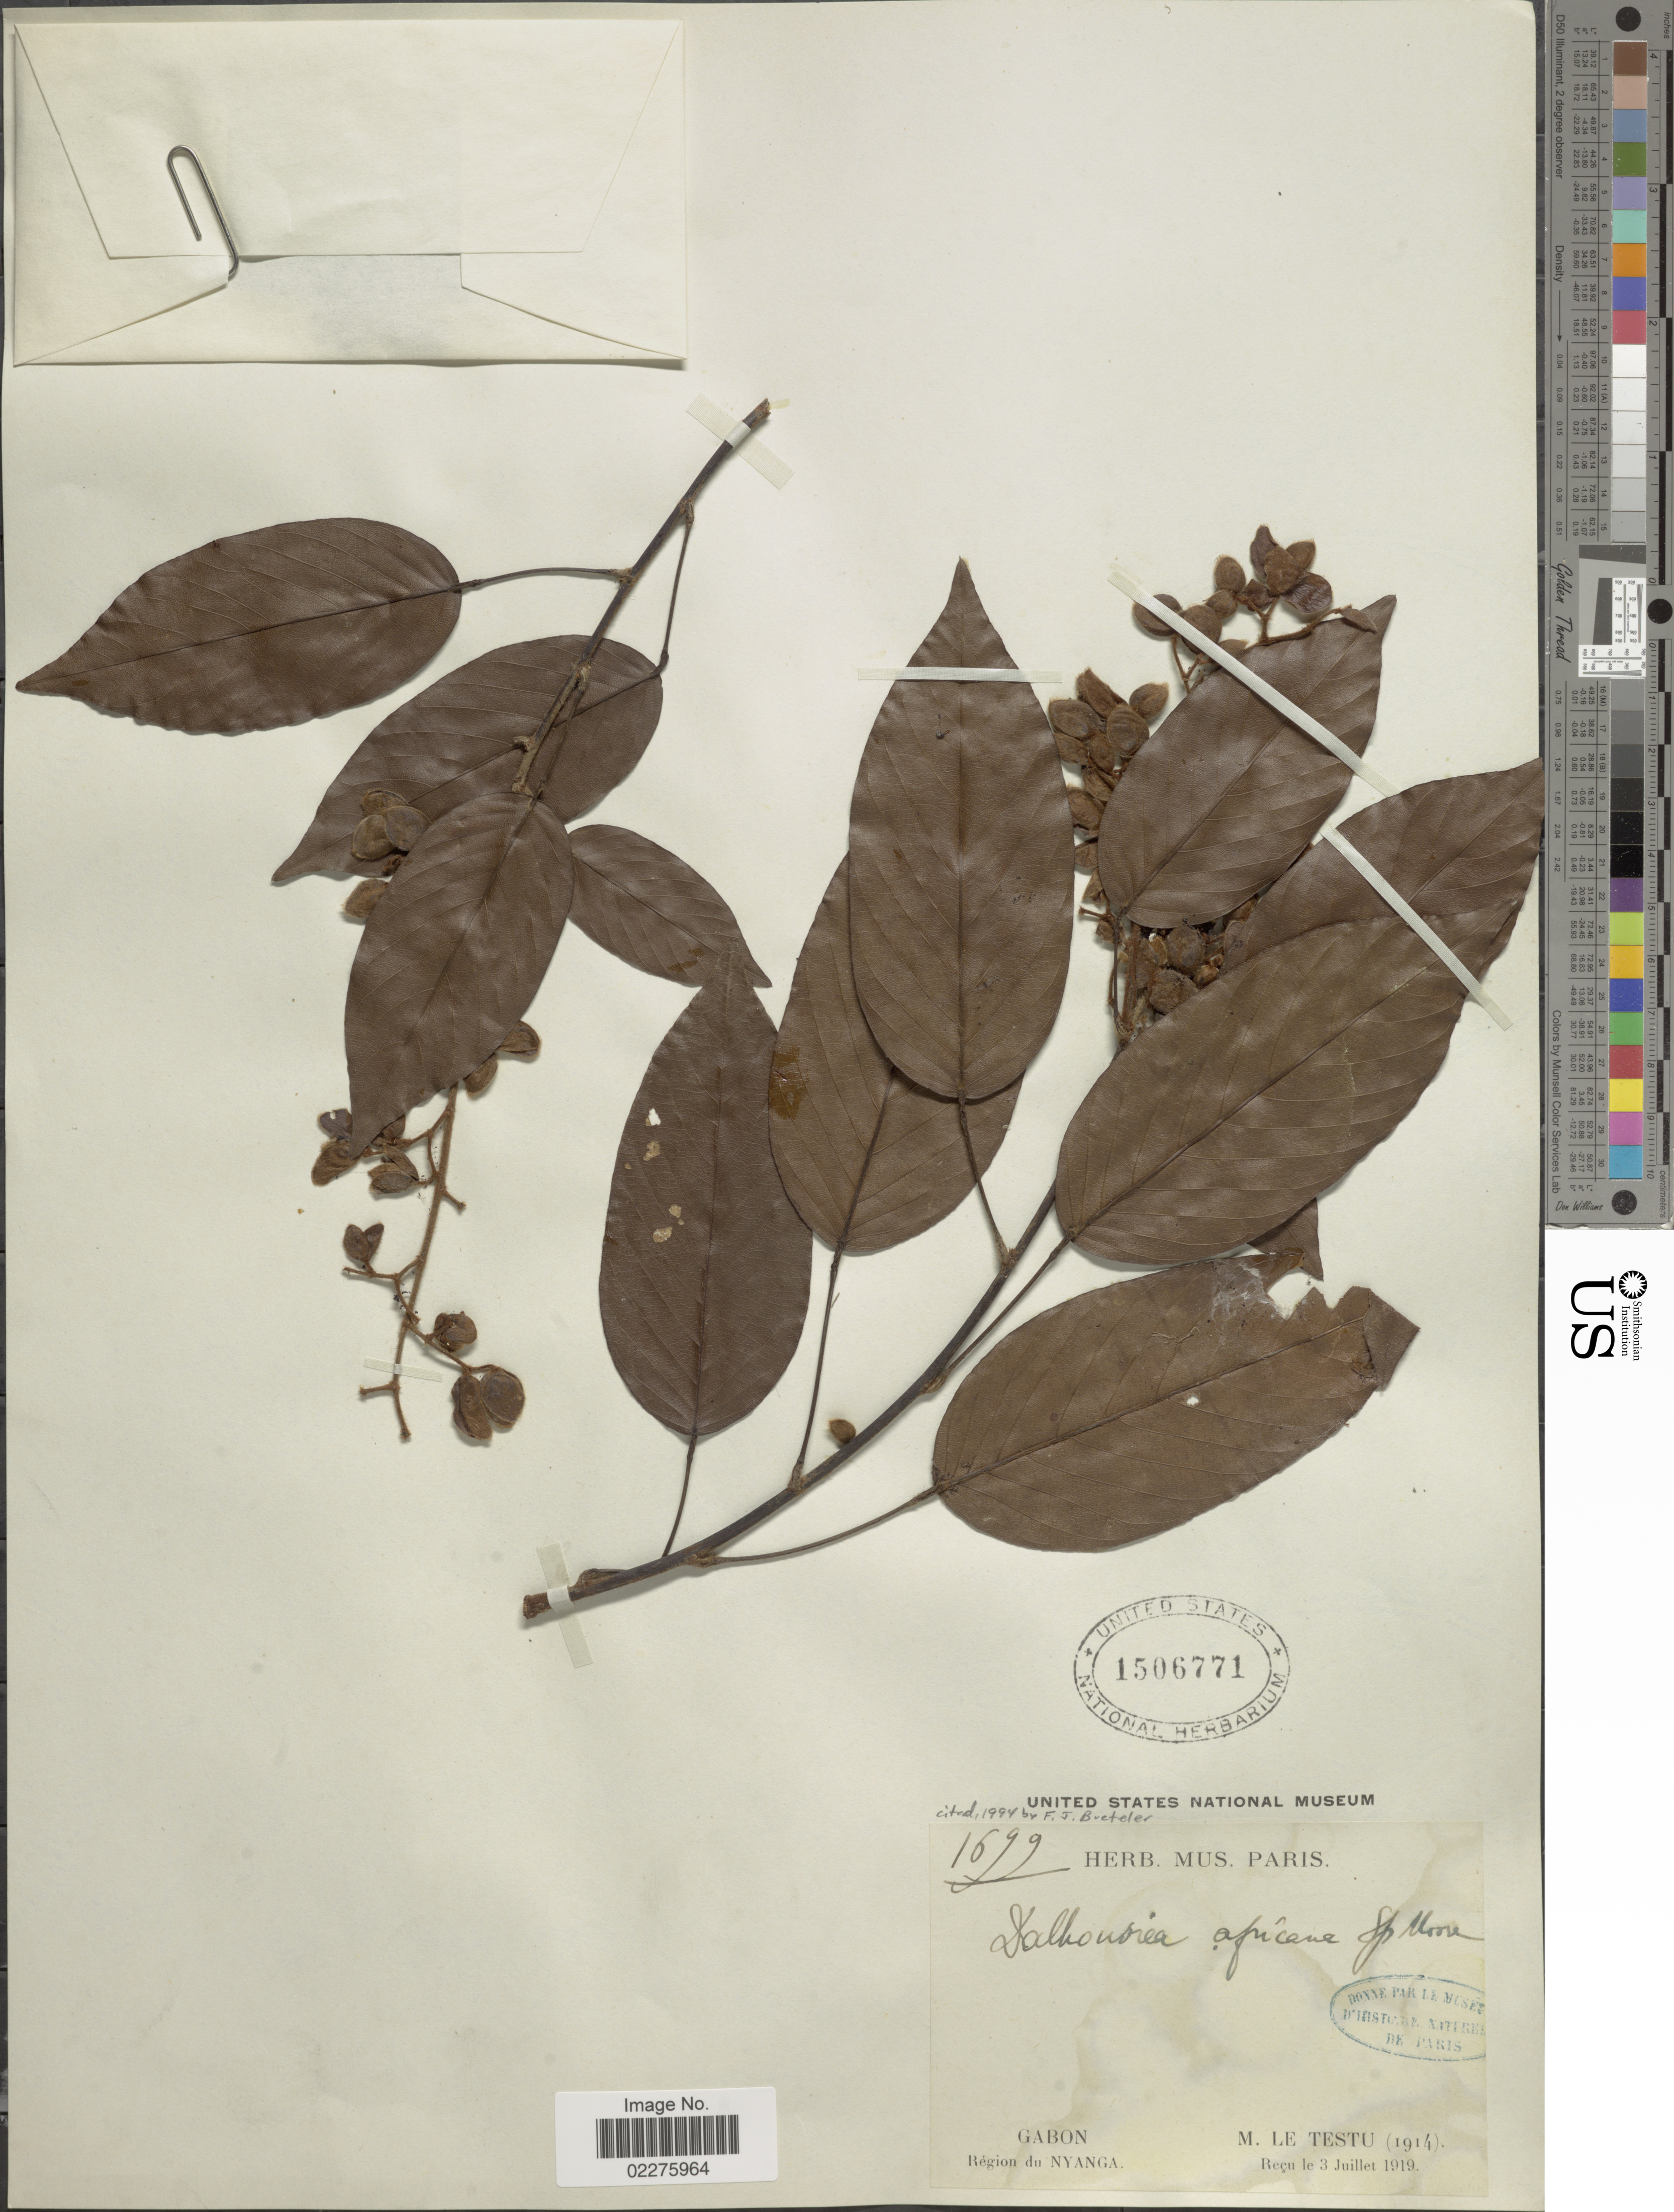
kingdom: Plantae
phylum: Tracheophyta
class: Magnoliopsida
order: Fabales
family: Fabaceae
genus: Dalhousiea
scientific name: Dalhousiea africana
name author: S. Moore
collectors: M. Le Testu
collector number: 1699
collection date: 1914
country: Gabon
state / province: Nyanga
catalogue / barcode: US 1506771